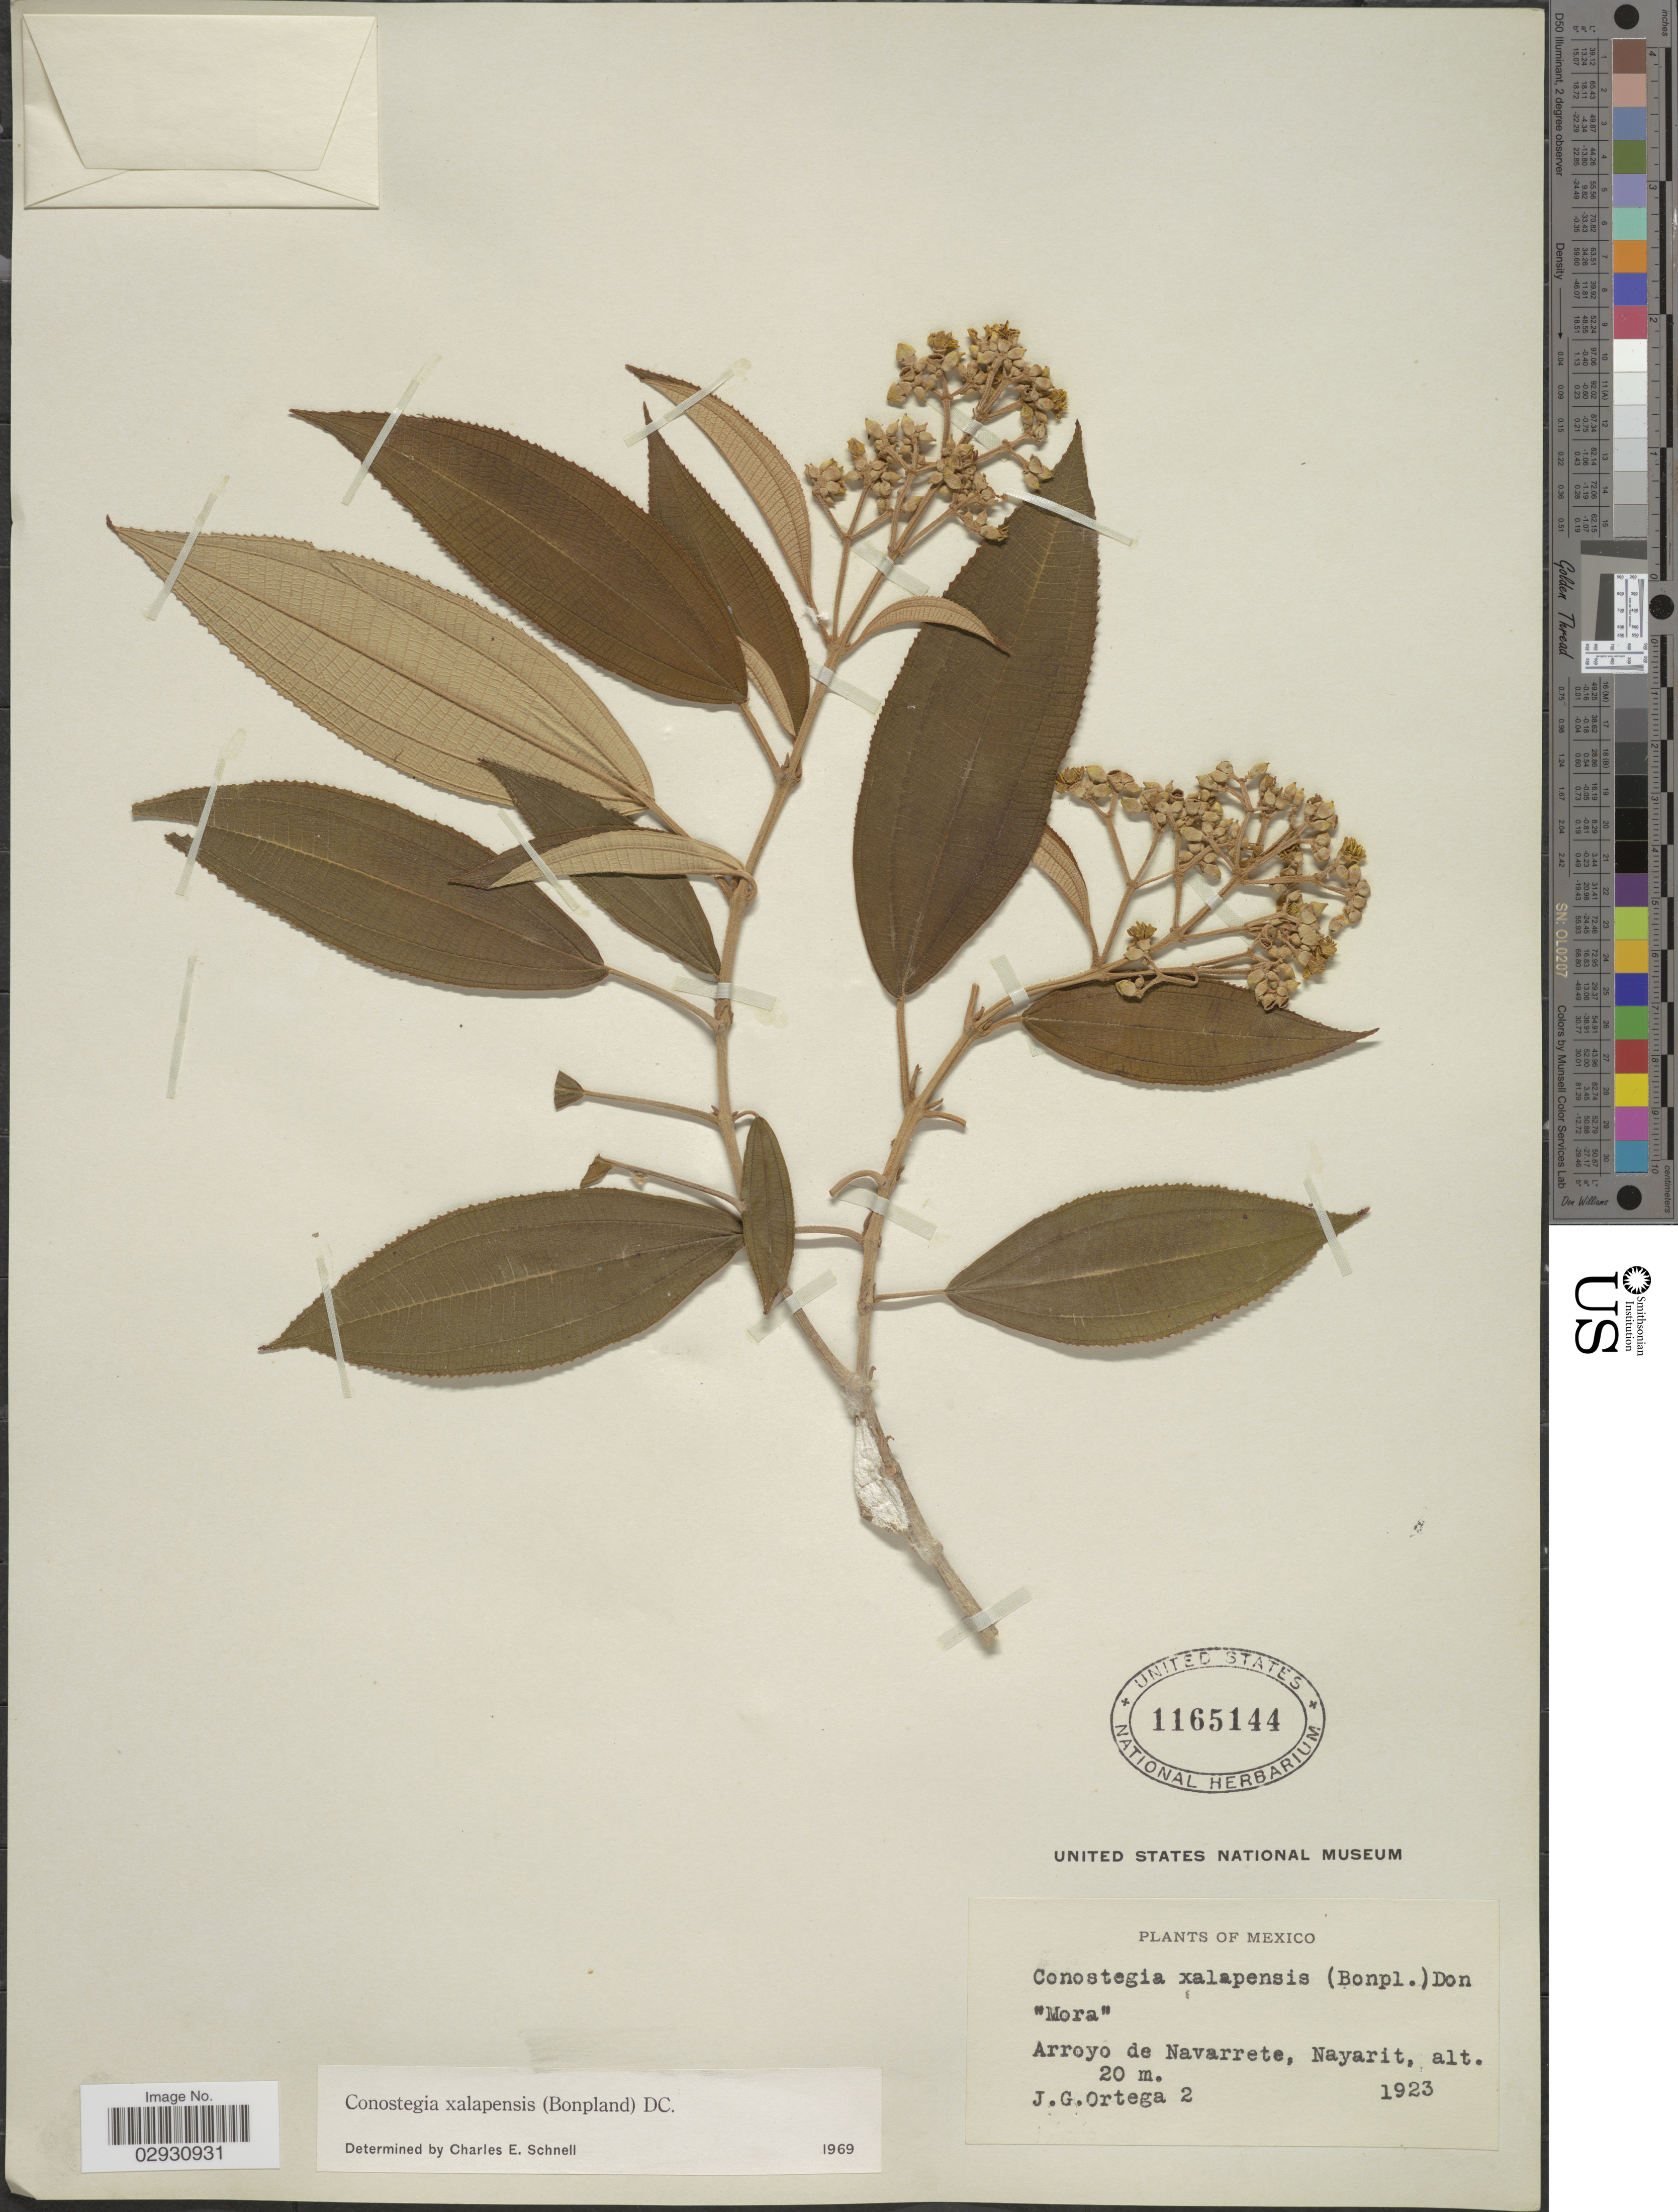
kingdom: Plantae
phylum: Tracheophyta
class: Magnoliopsida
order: Myrtales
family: Melastomataceae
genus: Conostegia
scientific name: Conostegia quadrangularis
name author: Schltdl. ex Steud.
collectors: J. Ortega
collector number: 2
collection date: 1923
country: Mexico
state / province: Nayarit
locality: Arroyo de Navarrete.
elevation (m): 20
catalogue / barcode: US 1165144